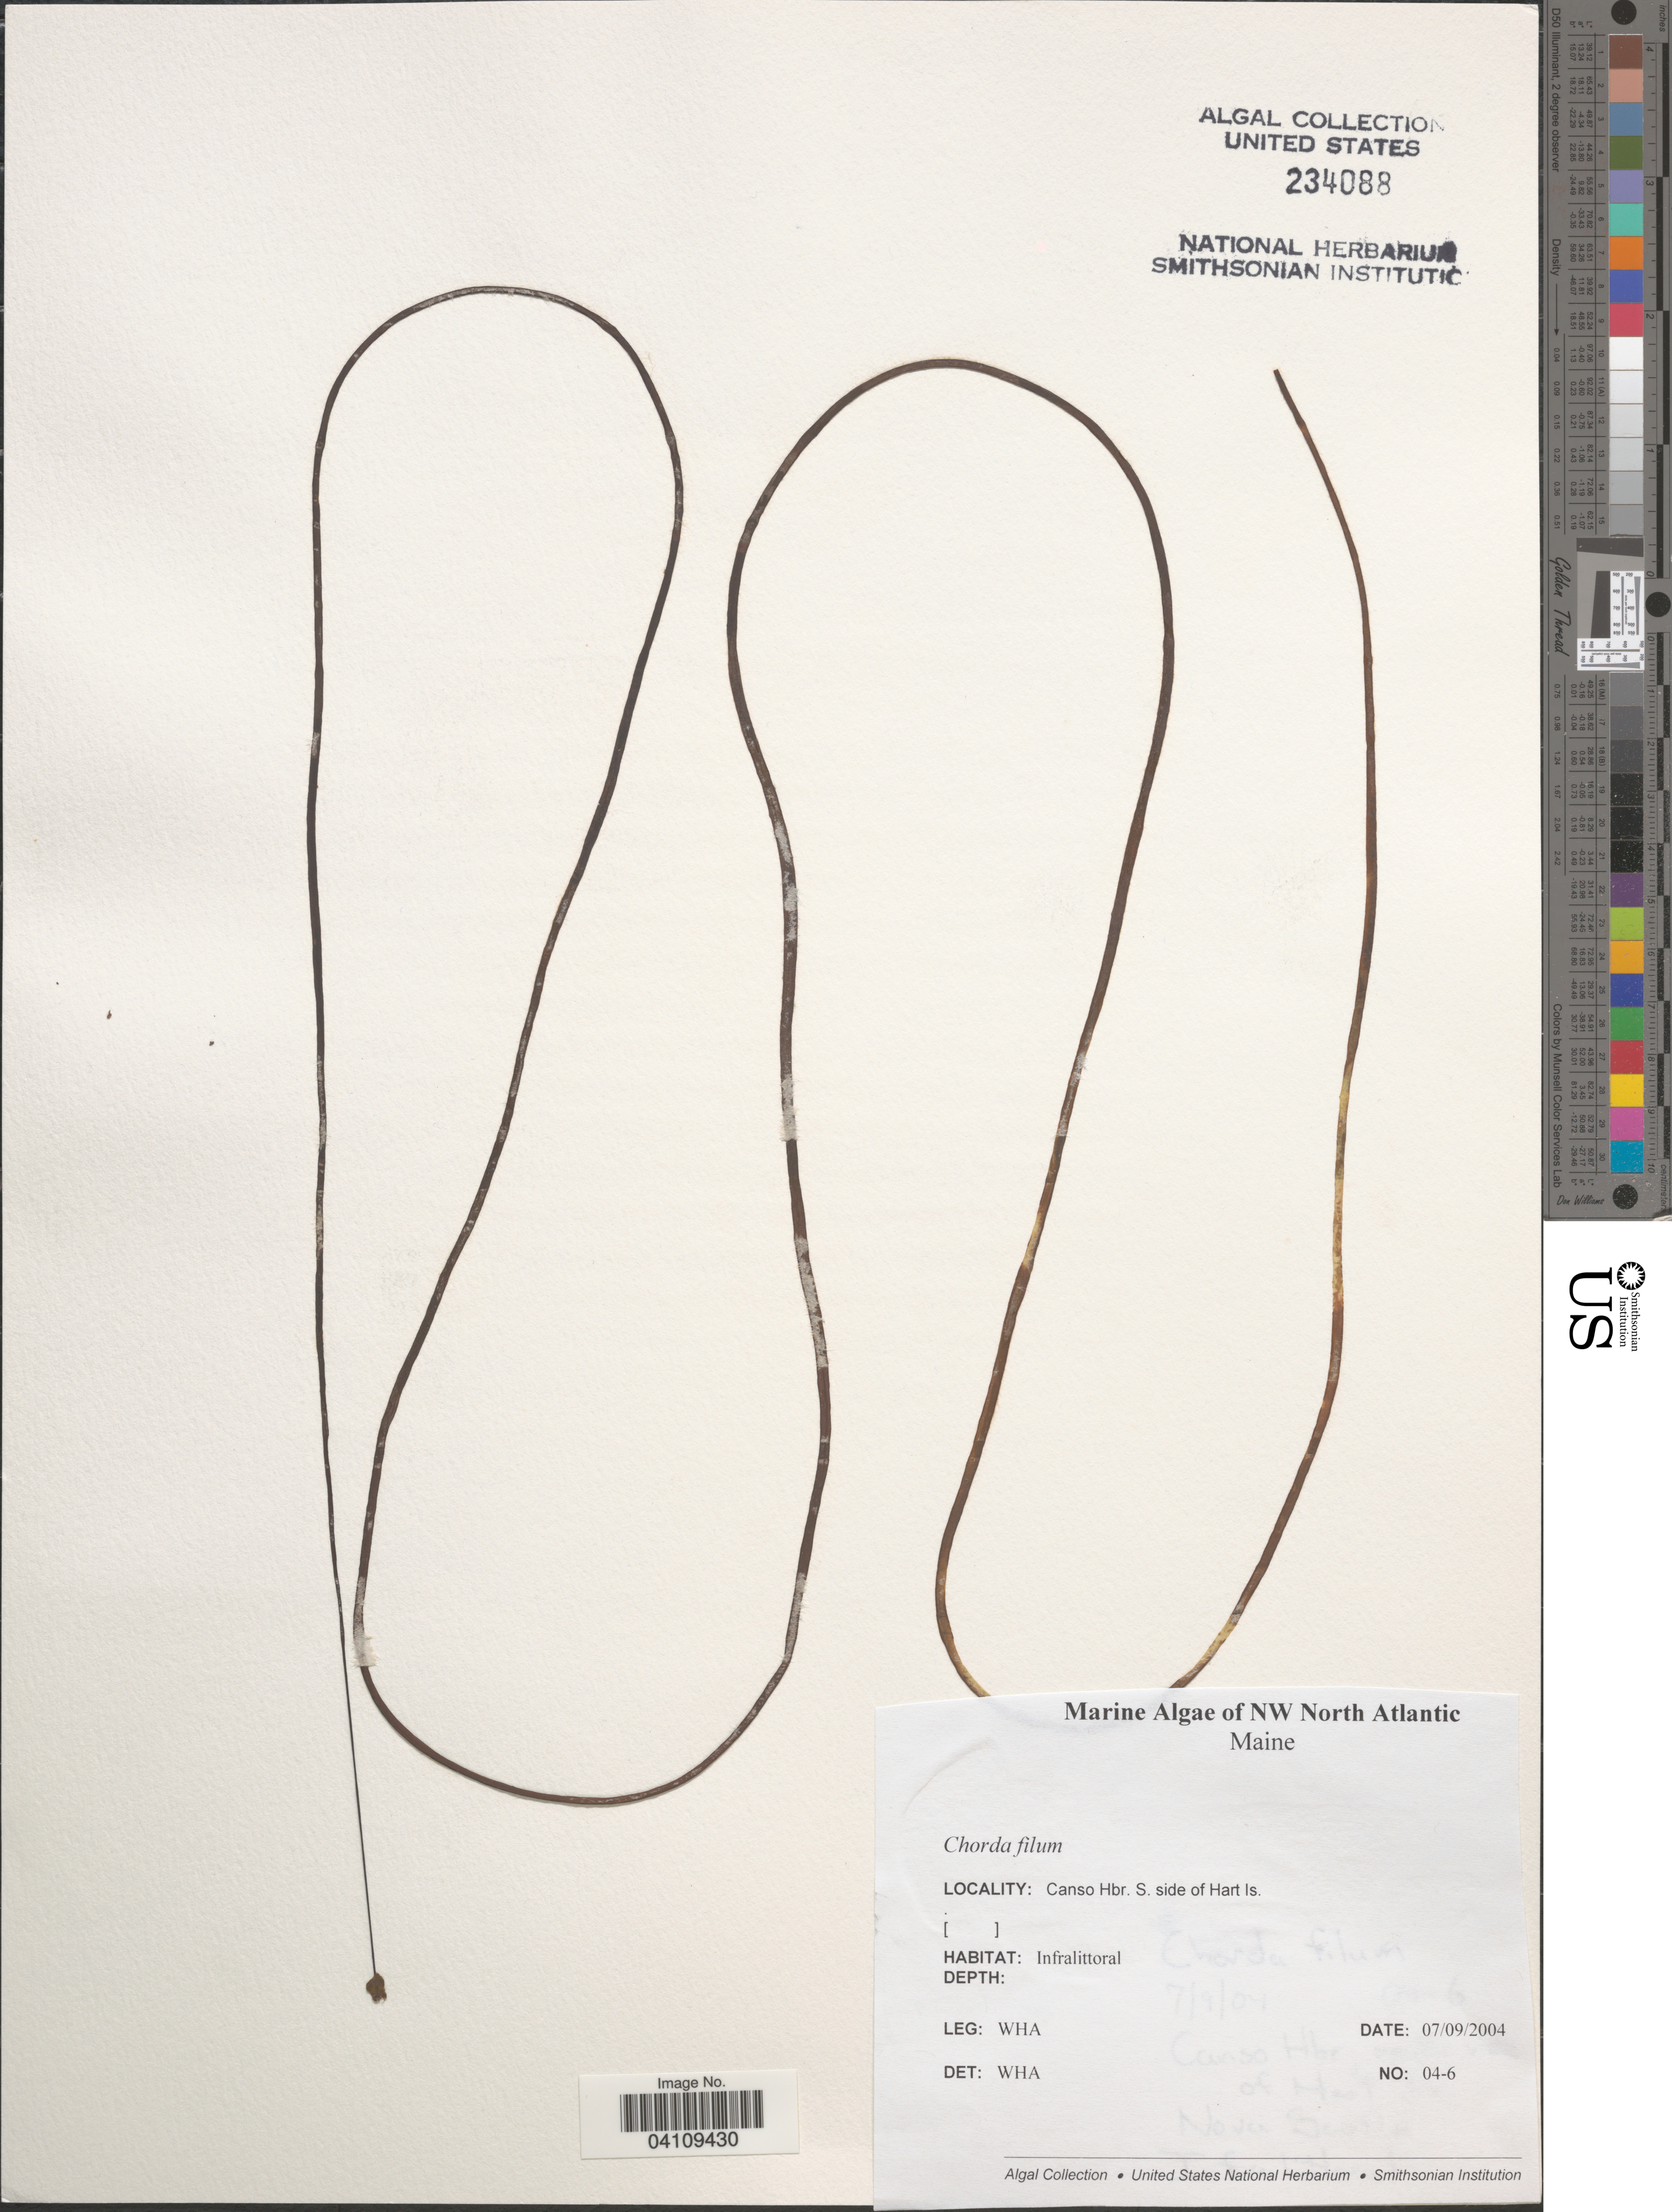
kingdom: Chromista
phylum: Ochrophyta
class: Phaeophyceae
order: Laminariales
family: Chordaceae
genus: Chorda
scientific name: Chorda filum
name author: (L.) Stackh.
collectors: W. H. Adey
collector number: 04-6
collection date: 2004-07-09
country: United States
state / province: Maine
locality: NW North Atlantic. Canso Hbr. S. side of Hart Is.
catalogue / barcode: US 234088